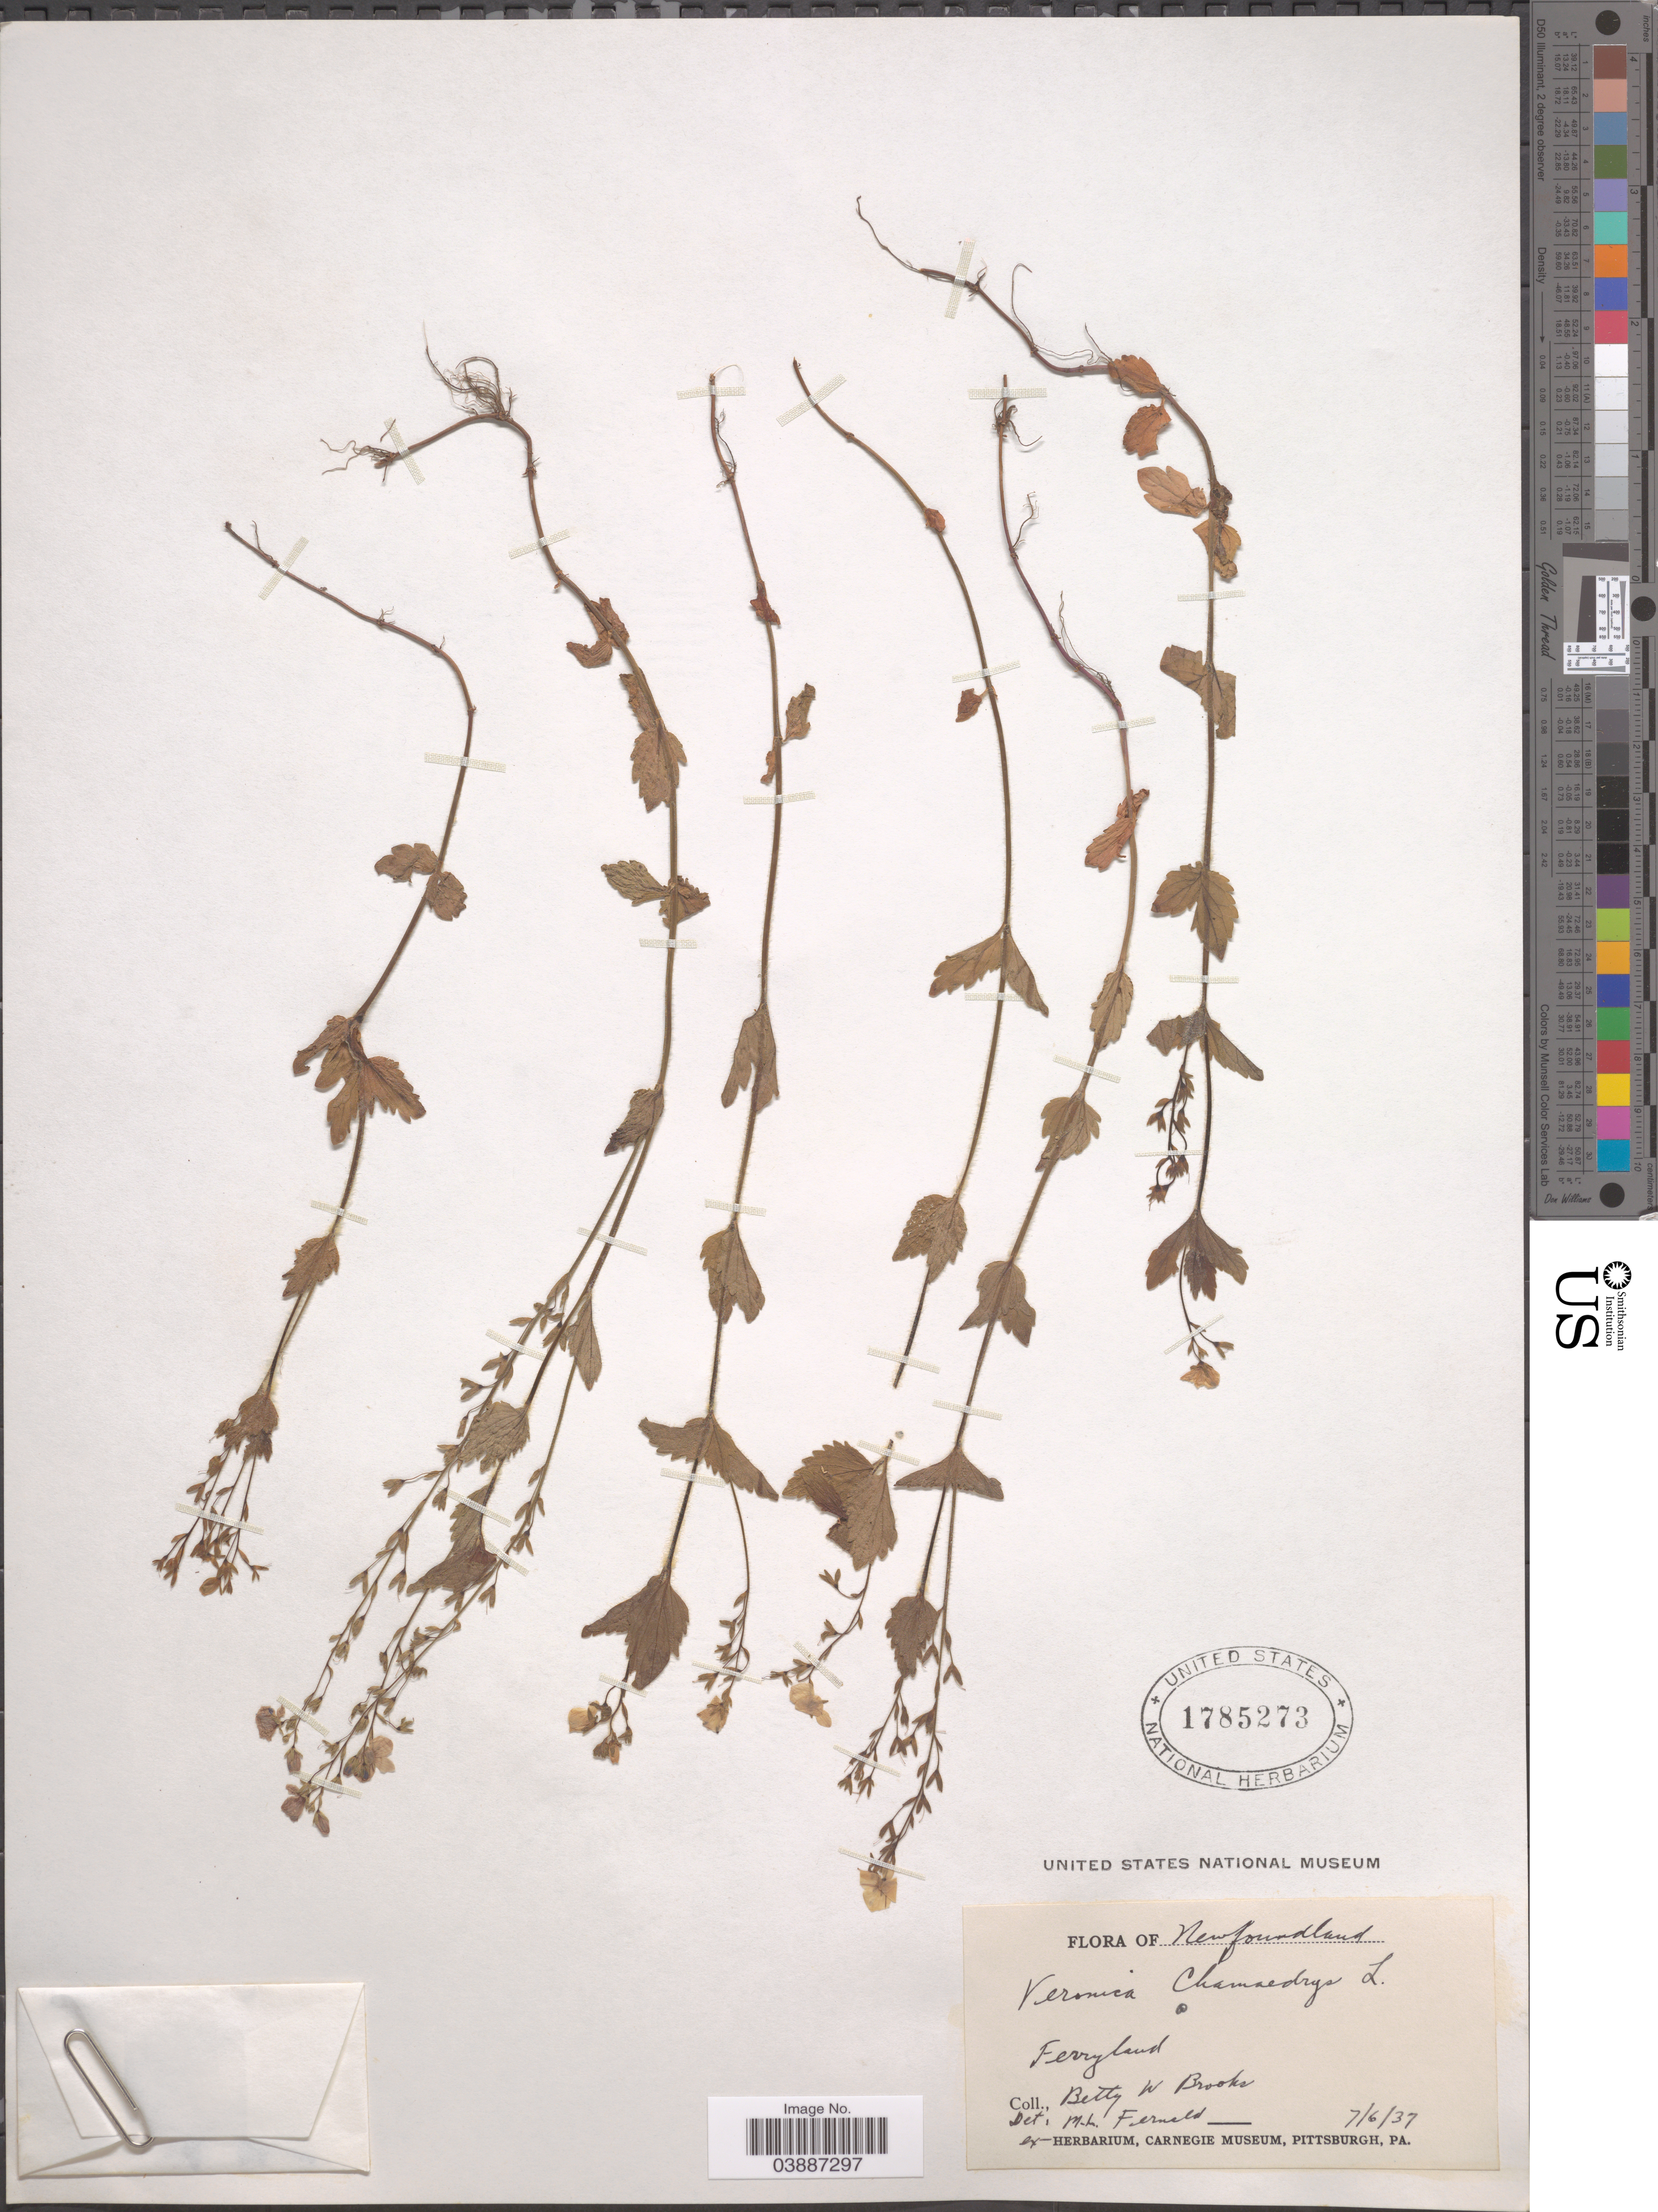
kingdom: Plantae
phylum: Tracheophyta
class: Magnoliopsida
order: Lamiales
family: Plantaginaceae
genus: Veronica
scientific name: Veronica chamaedrys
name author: L.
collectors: B. Brooks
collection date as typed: Transcribed d/m/y: 7/6/37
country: Canada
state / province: Newfoundland and Labrador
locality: Ferryland.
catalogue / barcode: US 1785273